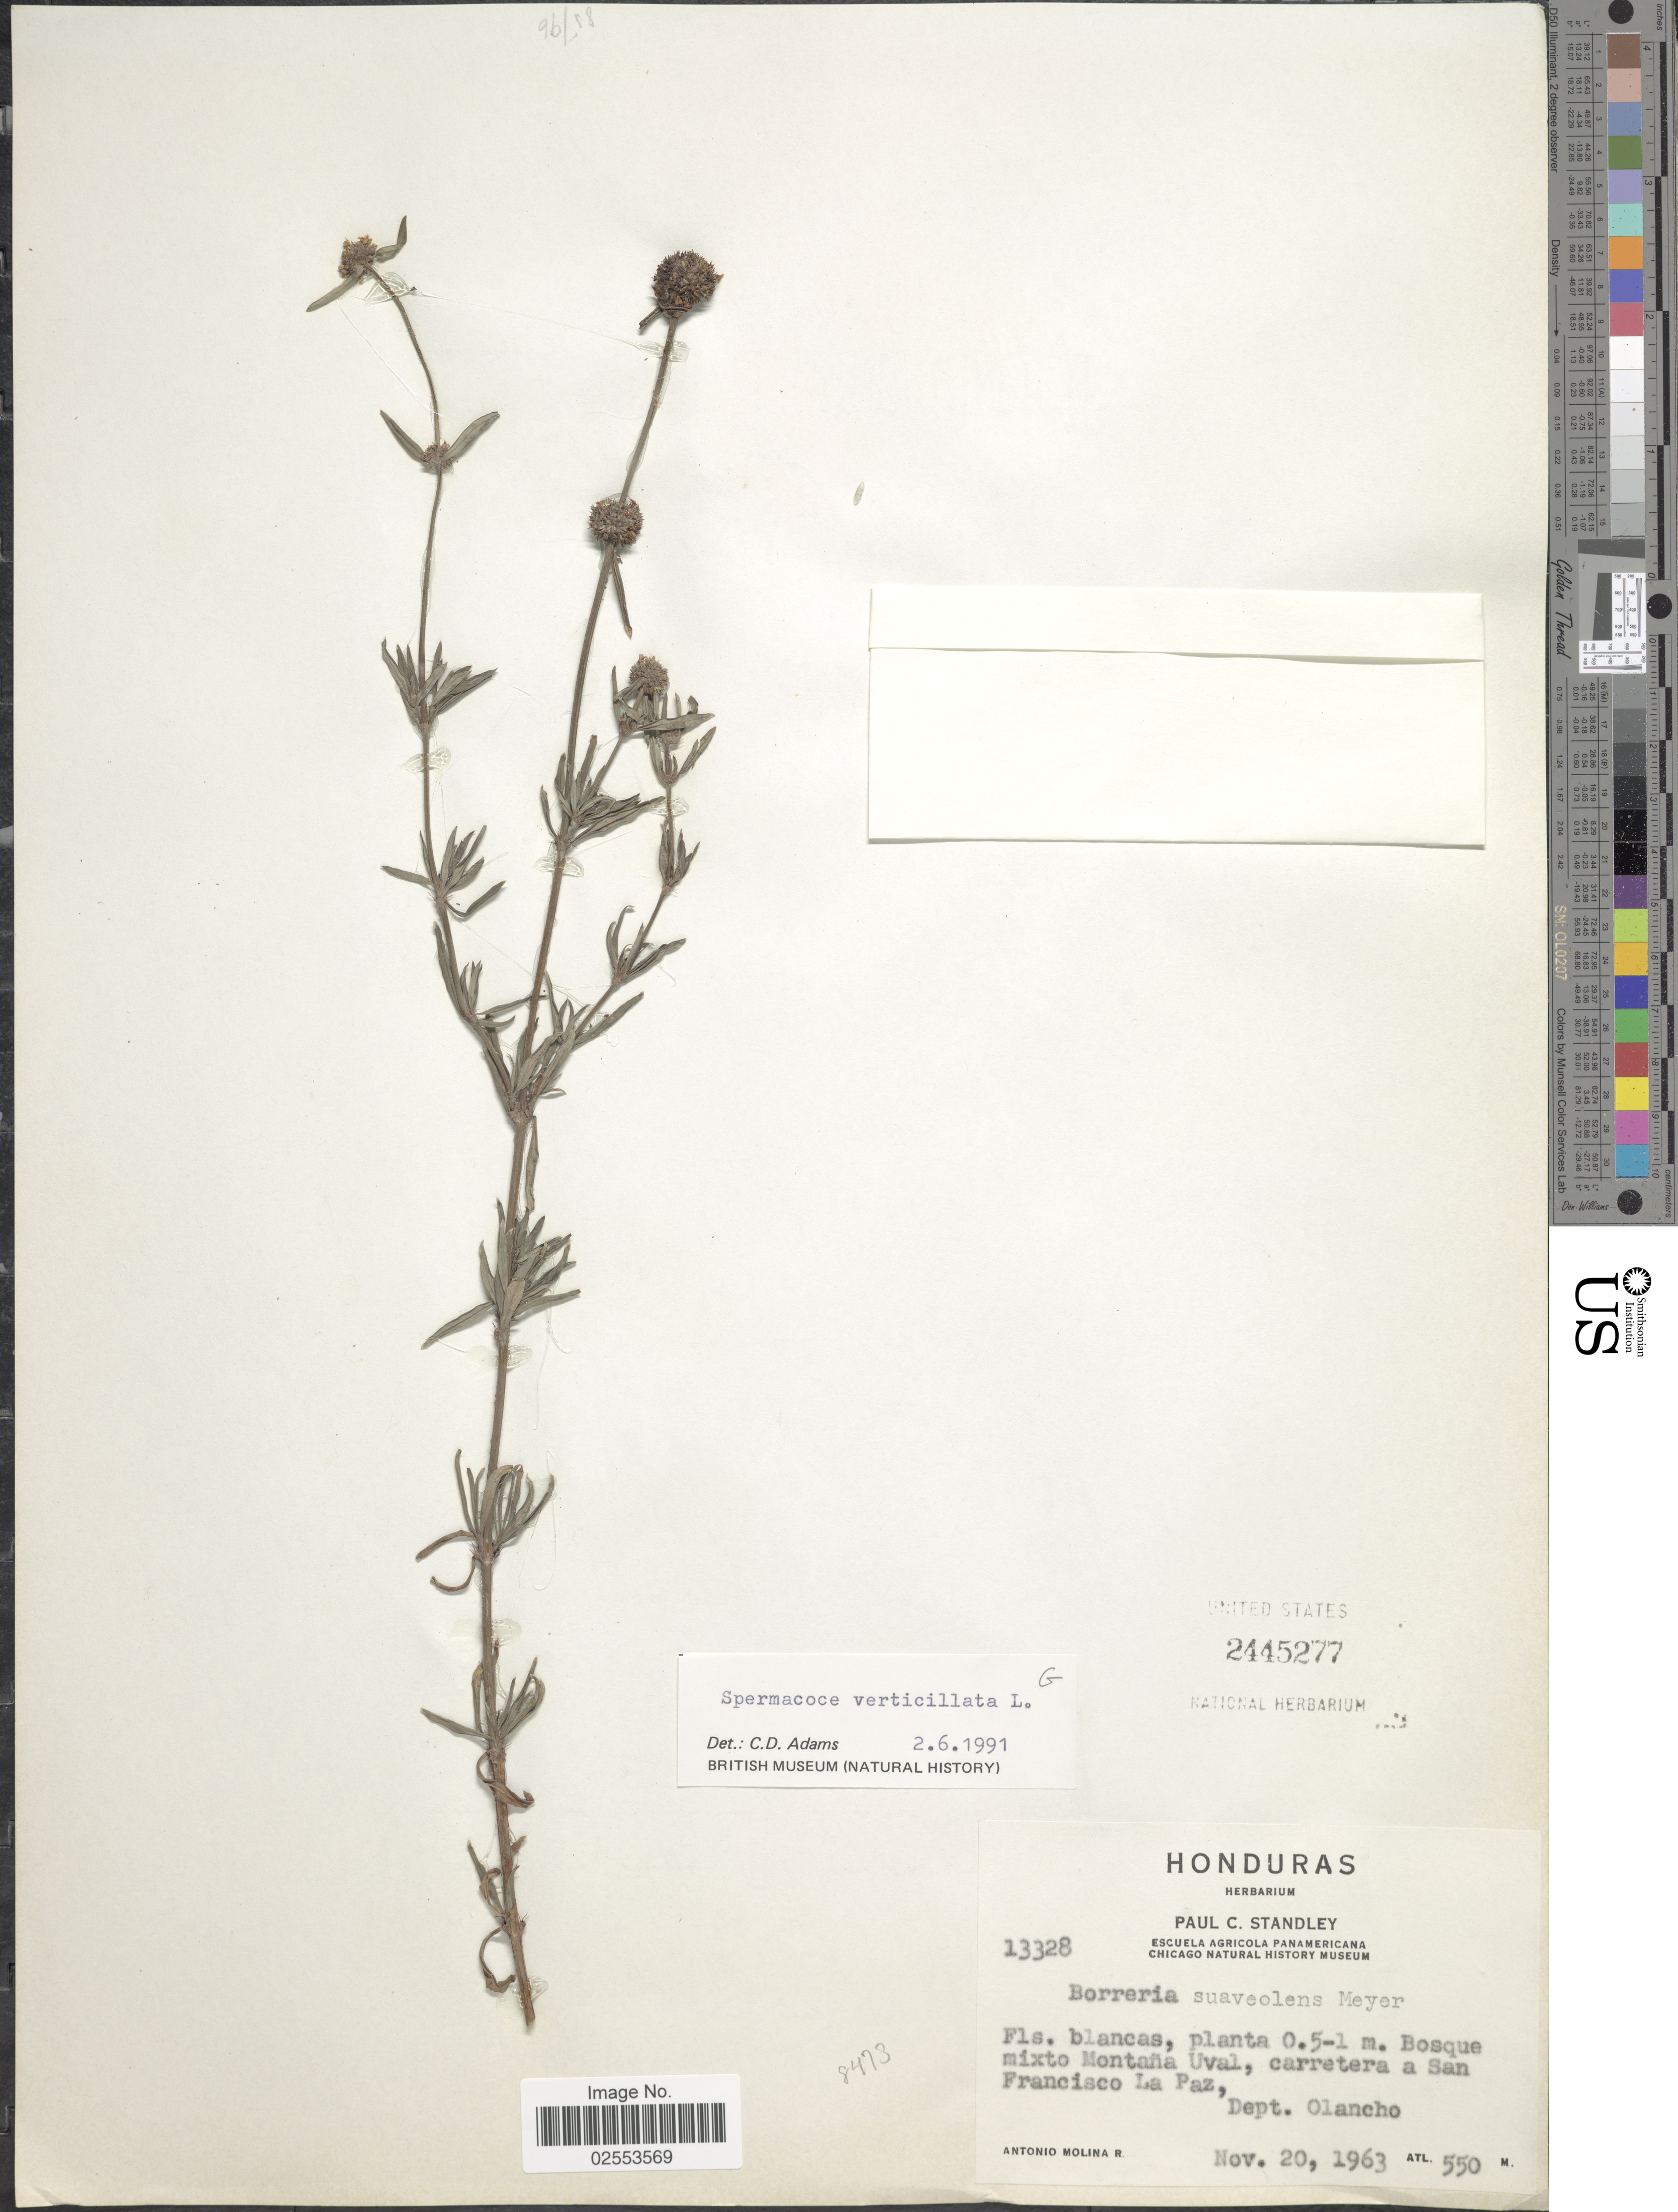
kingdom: Plantae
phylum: Tracheophyta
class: Magnoliopsida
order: Gentianales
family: Rubiaceae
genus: Spermacoce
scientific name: Spermacoce verticillata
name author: L.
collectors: A. Molina R.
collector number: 13328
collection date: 1963-11-20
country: Honduras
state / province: Olancho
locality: Bosque mixto Montaña Uval, carretera a San Francisco La Paz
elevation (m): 550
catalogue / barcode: US 2445277